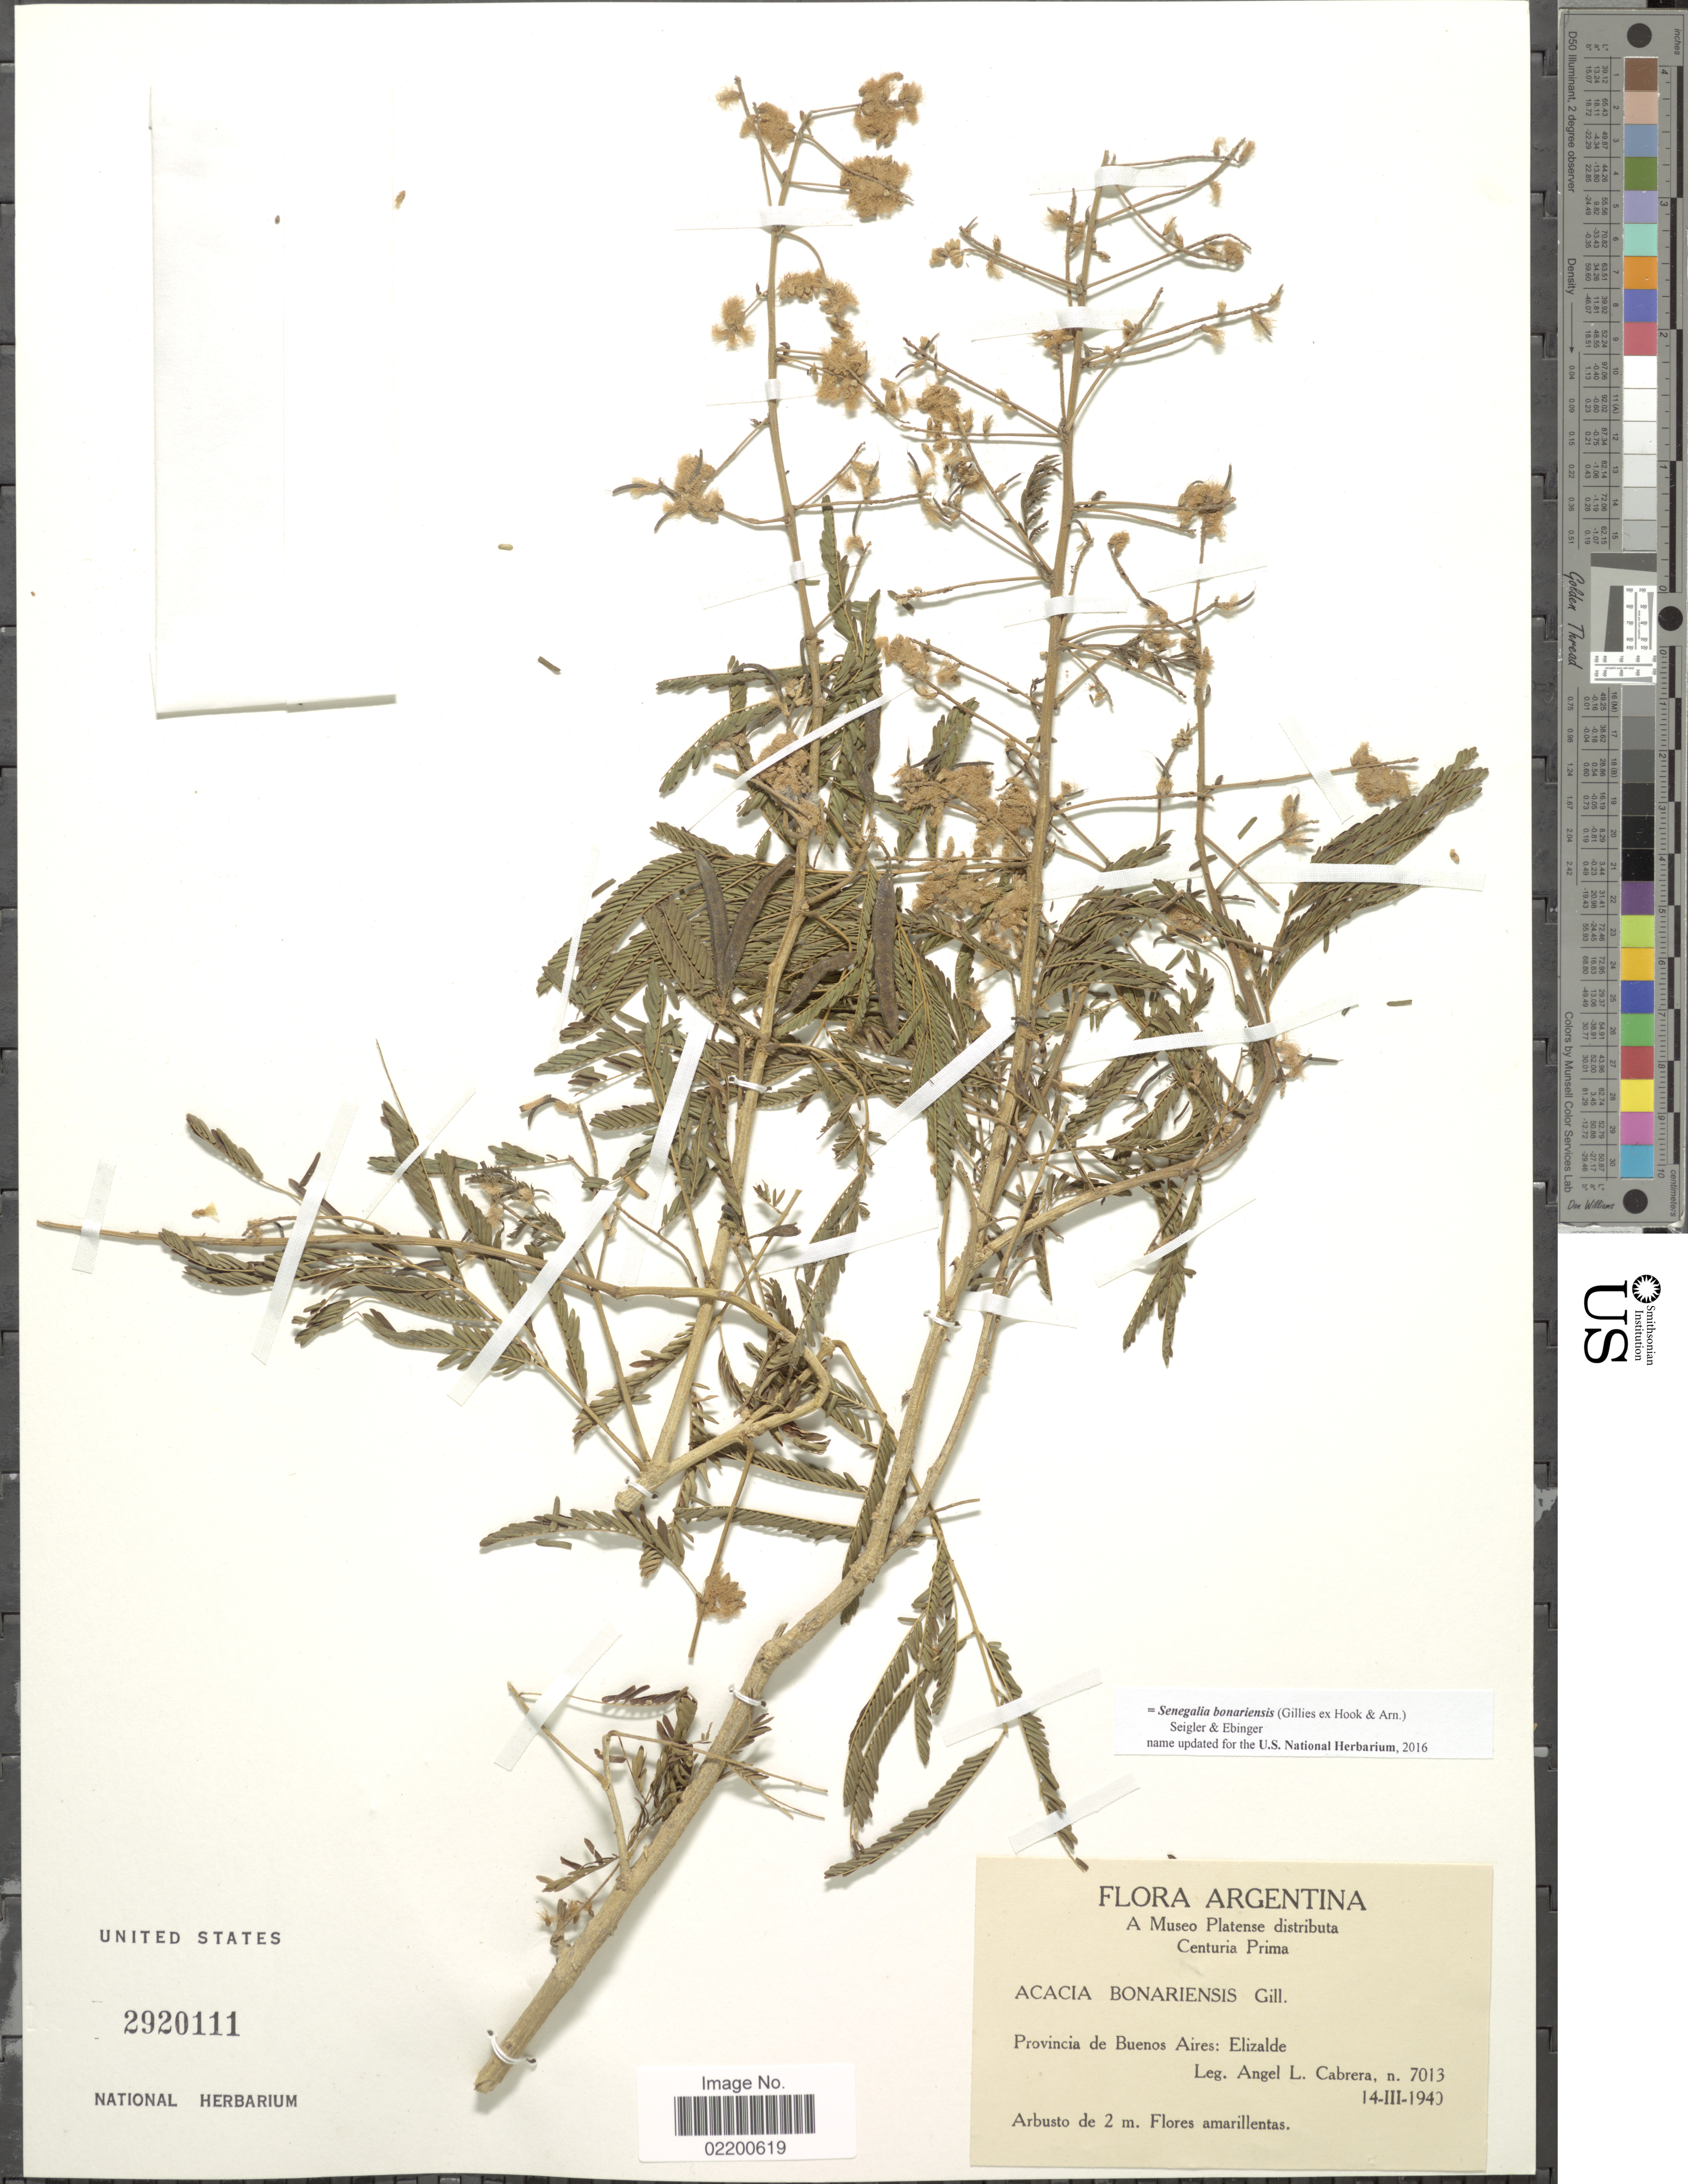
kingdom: Plantae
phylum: Tracheophyta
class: Magnoliopsida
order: Fabales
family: Fabaceae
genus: Senegalia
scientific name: Senegalia bonariensis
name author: (Gillies ex Hook. & Arn.) Seigler & Ebinger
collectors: A. L. Cabrera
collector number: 7013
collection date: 1940-03-14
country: Argentina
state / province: Buenos Aires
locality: Provincia de Buenos Aires: Elizalde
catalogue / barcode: US 2920111